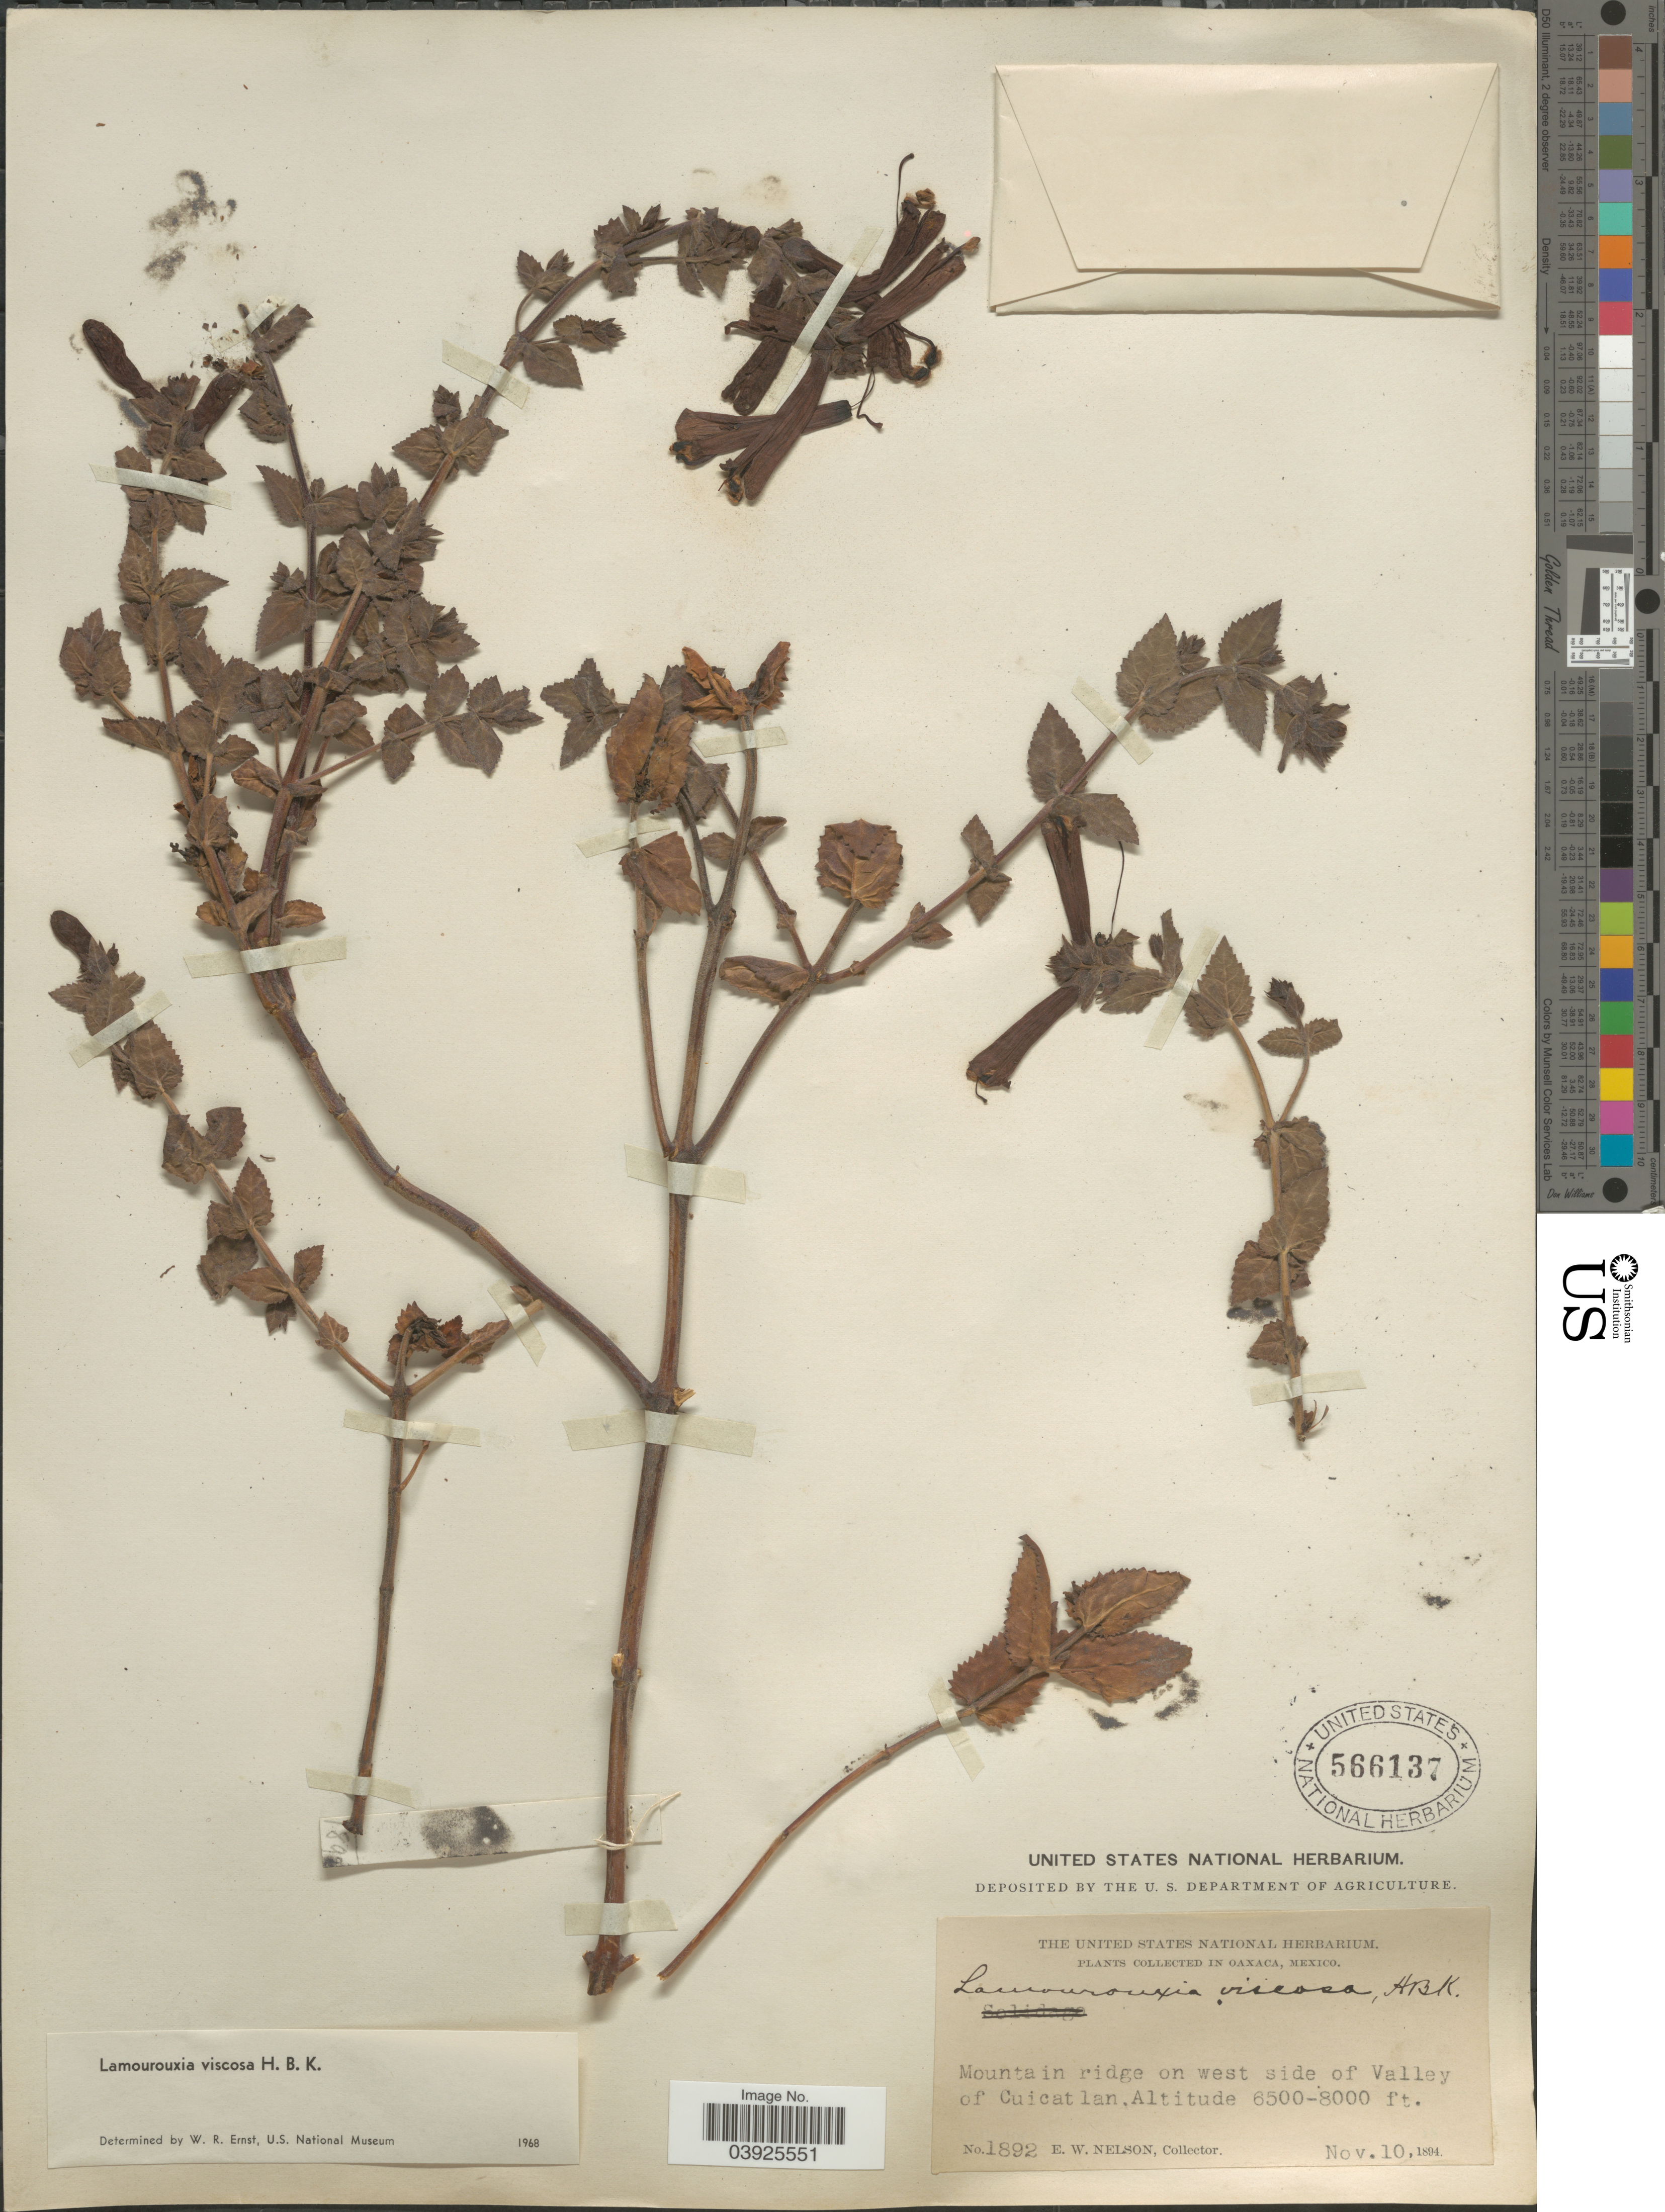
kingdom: Plantae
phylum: Tracheophyta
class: Magnoliopsida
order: Lamiales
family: Orobanchaceae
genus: Lamourouxia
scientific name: Lamourouxia viscosa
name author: Kunth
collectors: E. W. Nelson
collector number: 1892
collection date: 1894-11-10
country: Mexico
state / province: Oaxaca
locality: Mountain ridge on west side of Valley of Cuicatlan.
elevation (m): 1981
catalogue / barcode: US 566137